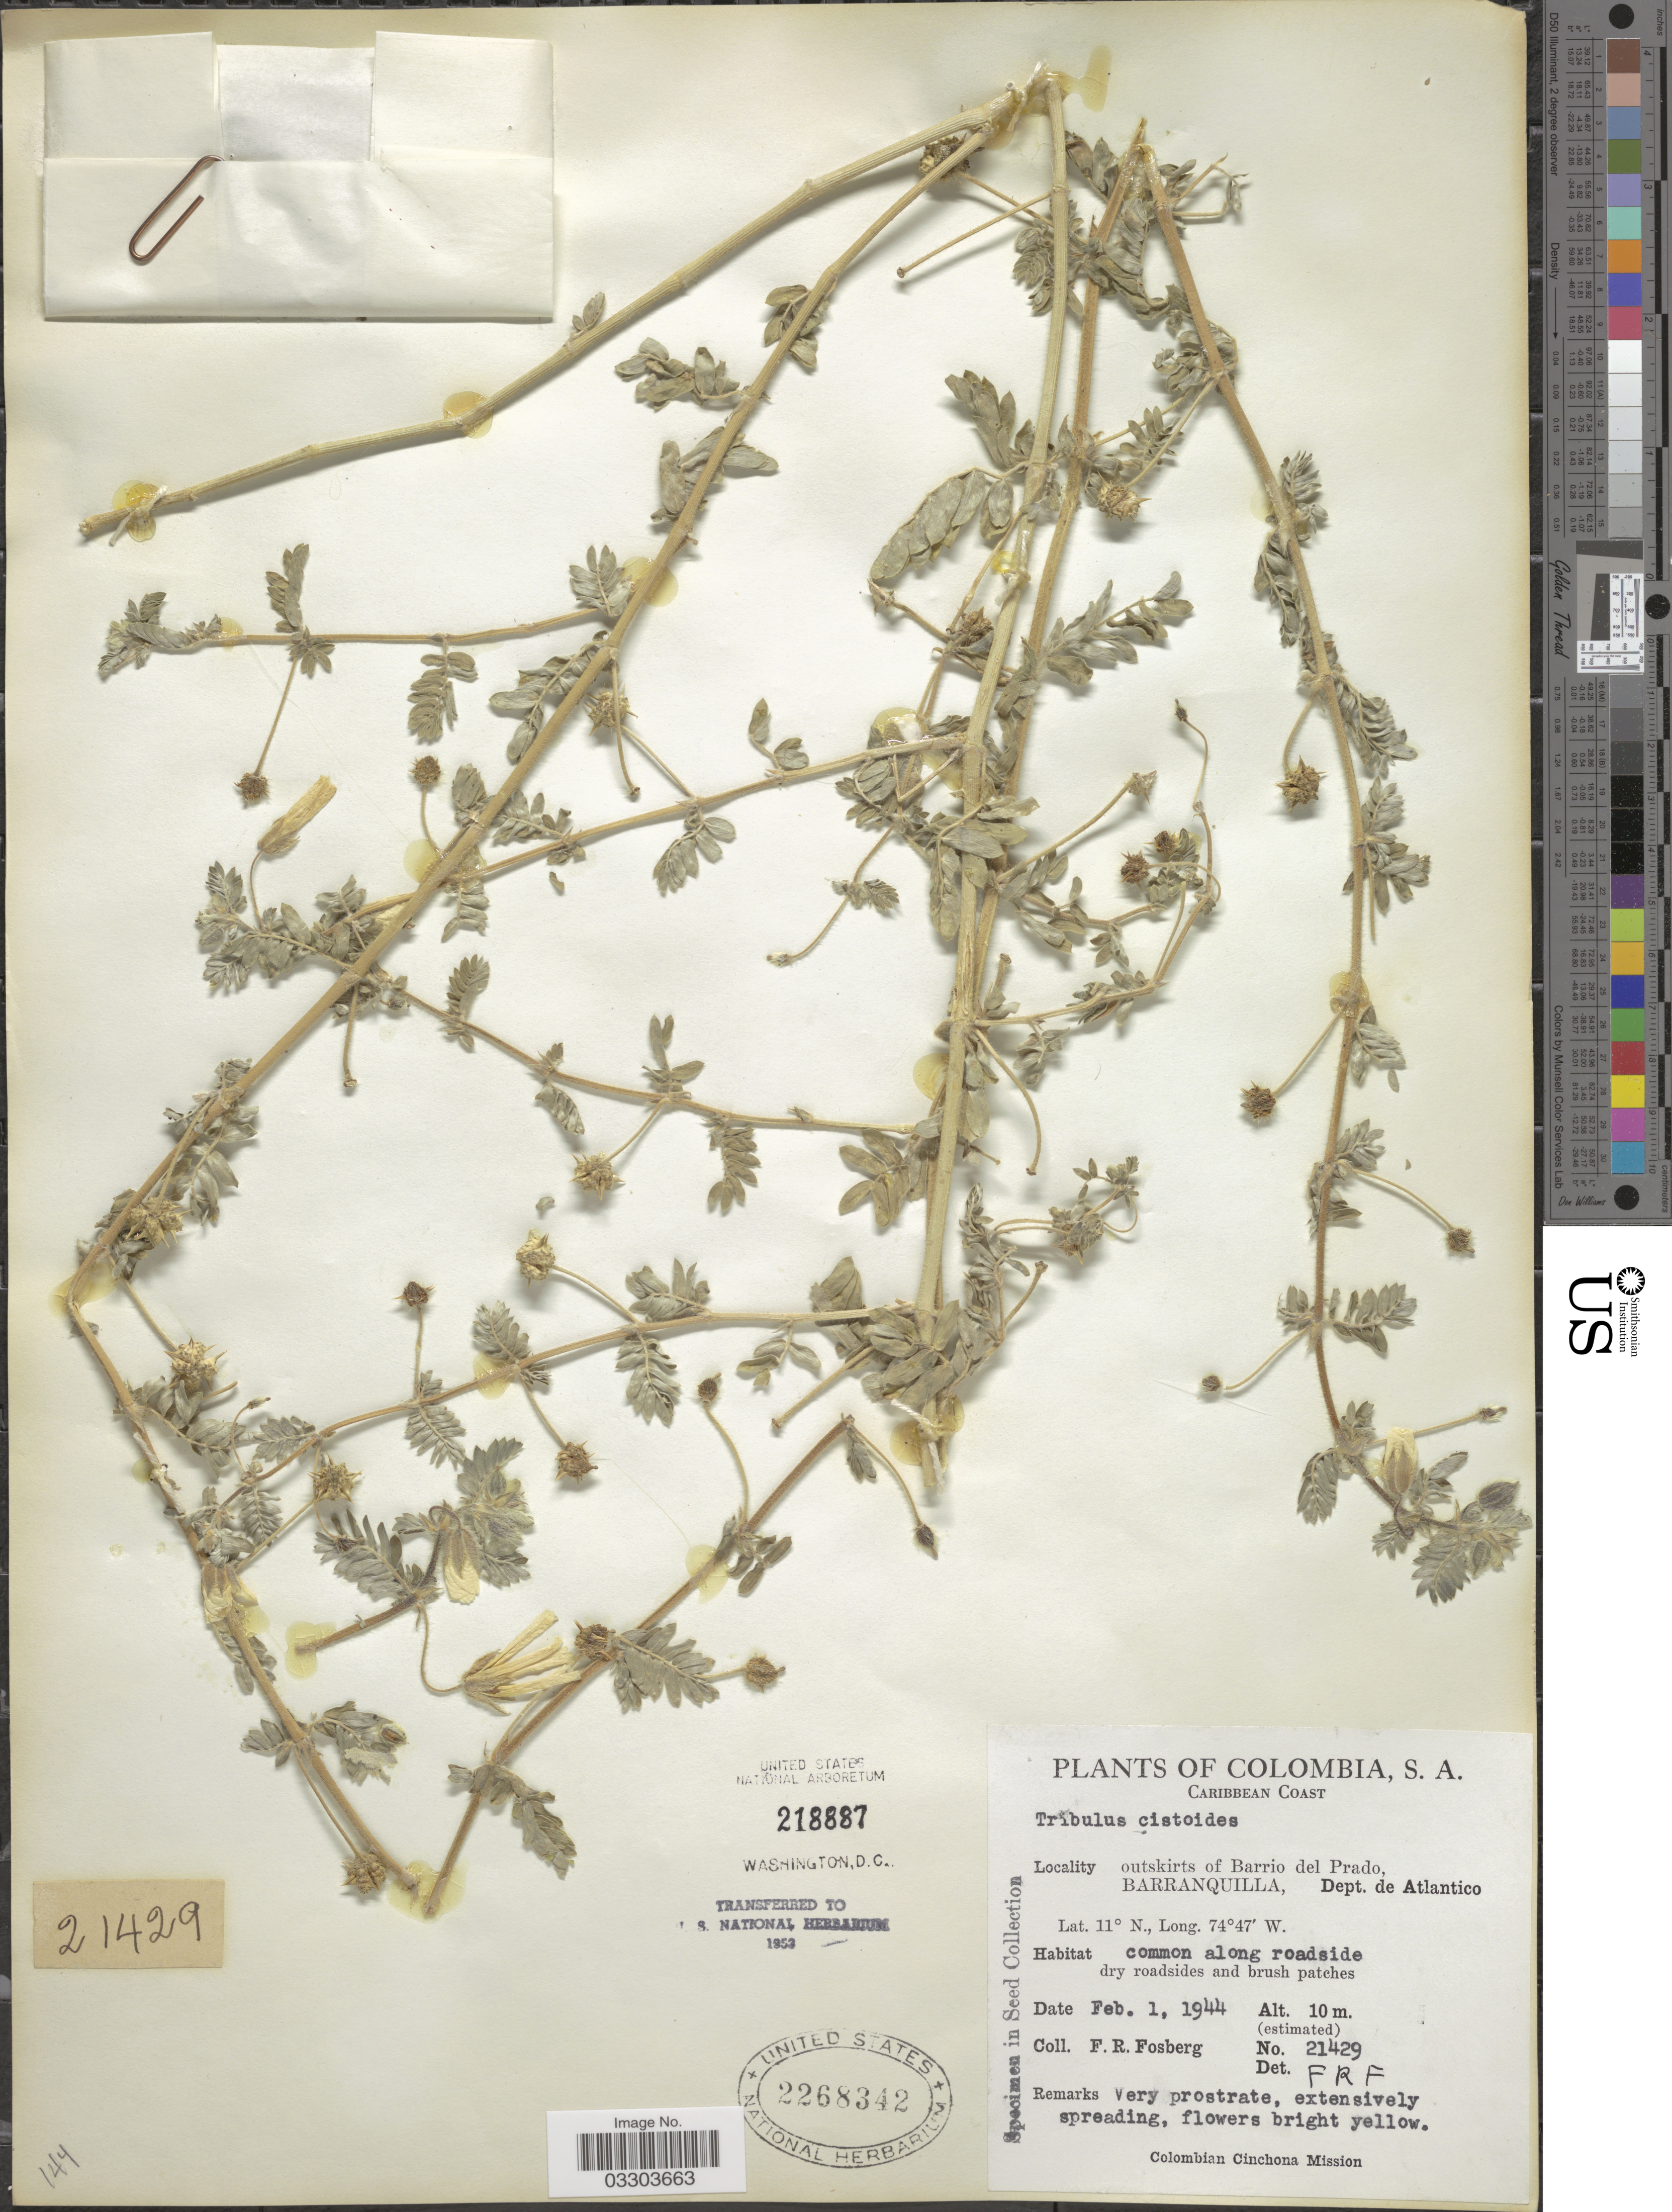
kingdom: Plantae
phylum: Tracheophyta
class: Magnoliopsida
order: Zygophyllales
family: Zygophyllaceae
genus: Tribulus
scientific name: Tribulus cistoides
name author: L.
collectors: F. R. Fosberg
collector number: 21429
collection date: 1944-02-01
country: Colombia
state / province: Atlántico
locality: Caribbean Coast. Outskirts of Barrio del Prado, Barranquilla, Dept. de Atlantico.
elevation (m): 10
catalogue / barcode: US 2268342